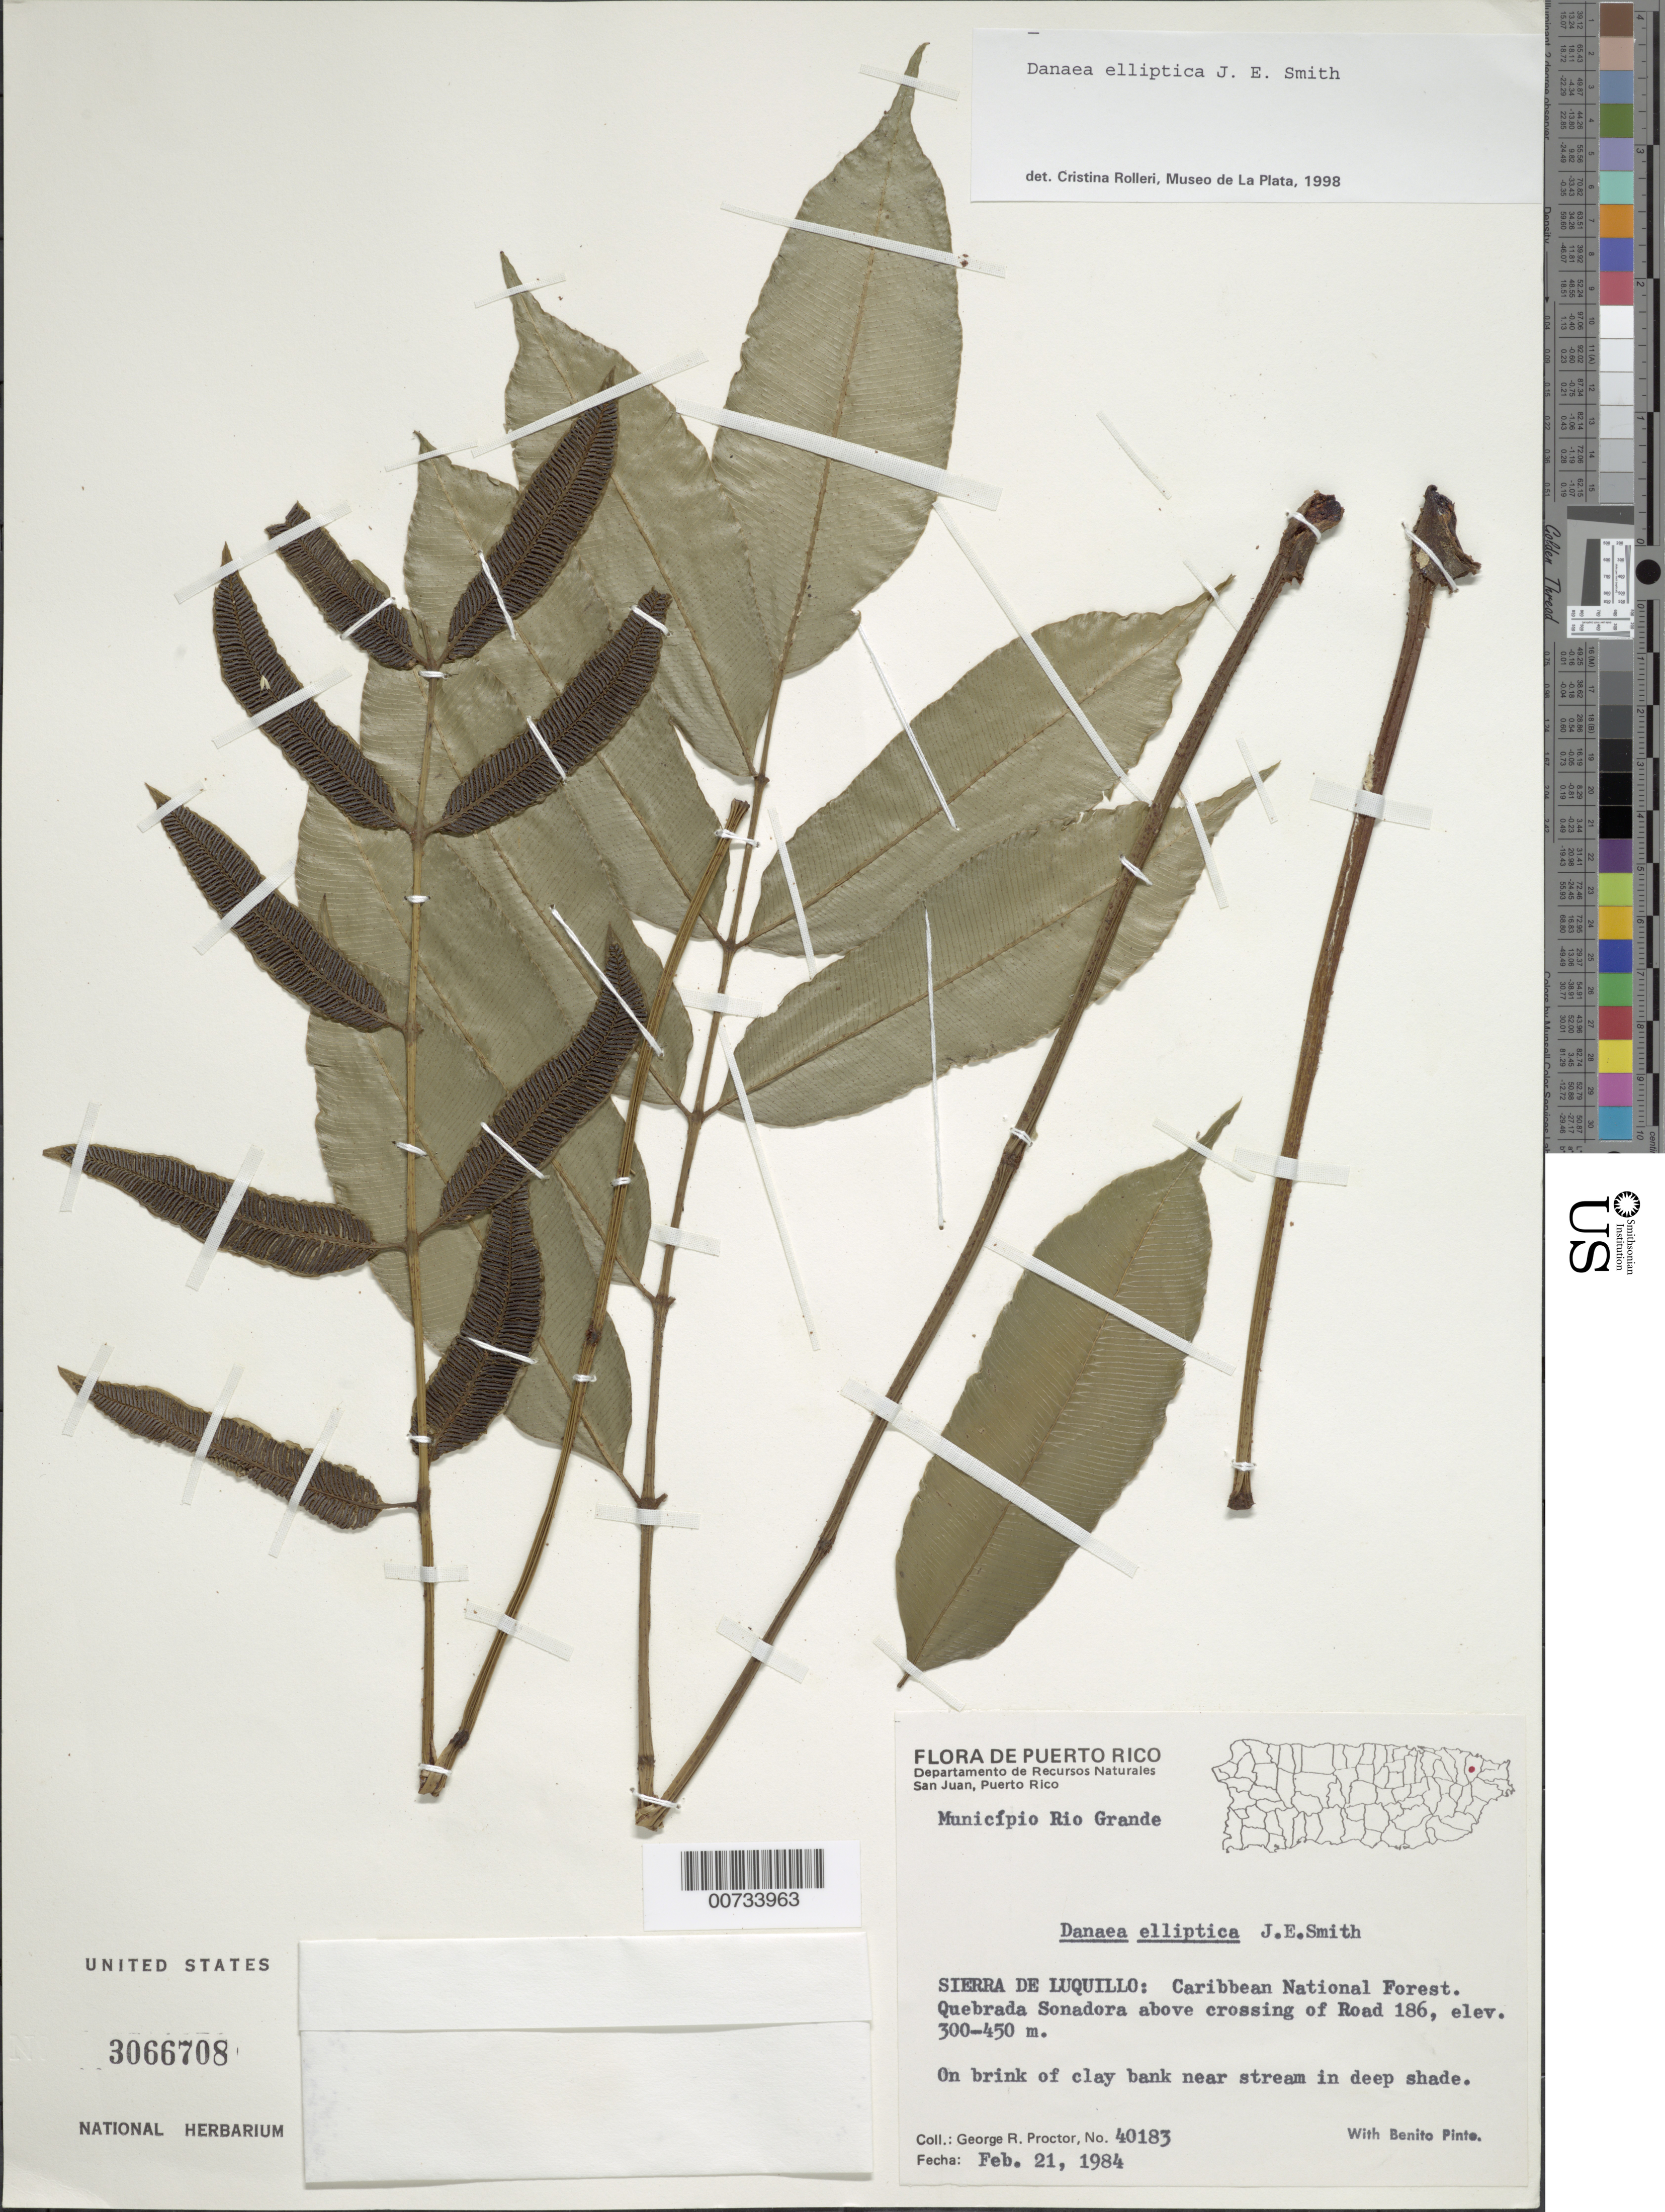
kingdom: Plantae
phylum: Tracheophyta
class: Polypodiopsida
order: Marattiales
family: Marattiaceae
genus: Danaea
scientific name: Danaea elliptica subsp. elliptica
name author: Sm.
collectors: G. R. Proctor & B. Pinto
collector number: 40183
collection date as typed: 21 Feb 1984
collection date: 1984-02-21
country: Puerto Rico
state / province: Río Grande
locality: Mun. Rio Grande, Sierra de Luquillo: Carib. Natl. Forest, Quebrada Sonadora above crossing of Road 186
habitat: On brink of clay bank near stream in deep shade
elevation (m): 300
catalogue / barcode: US 3066708